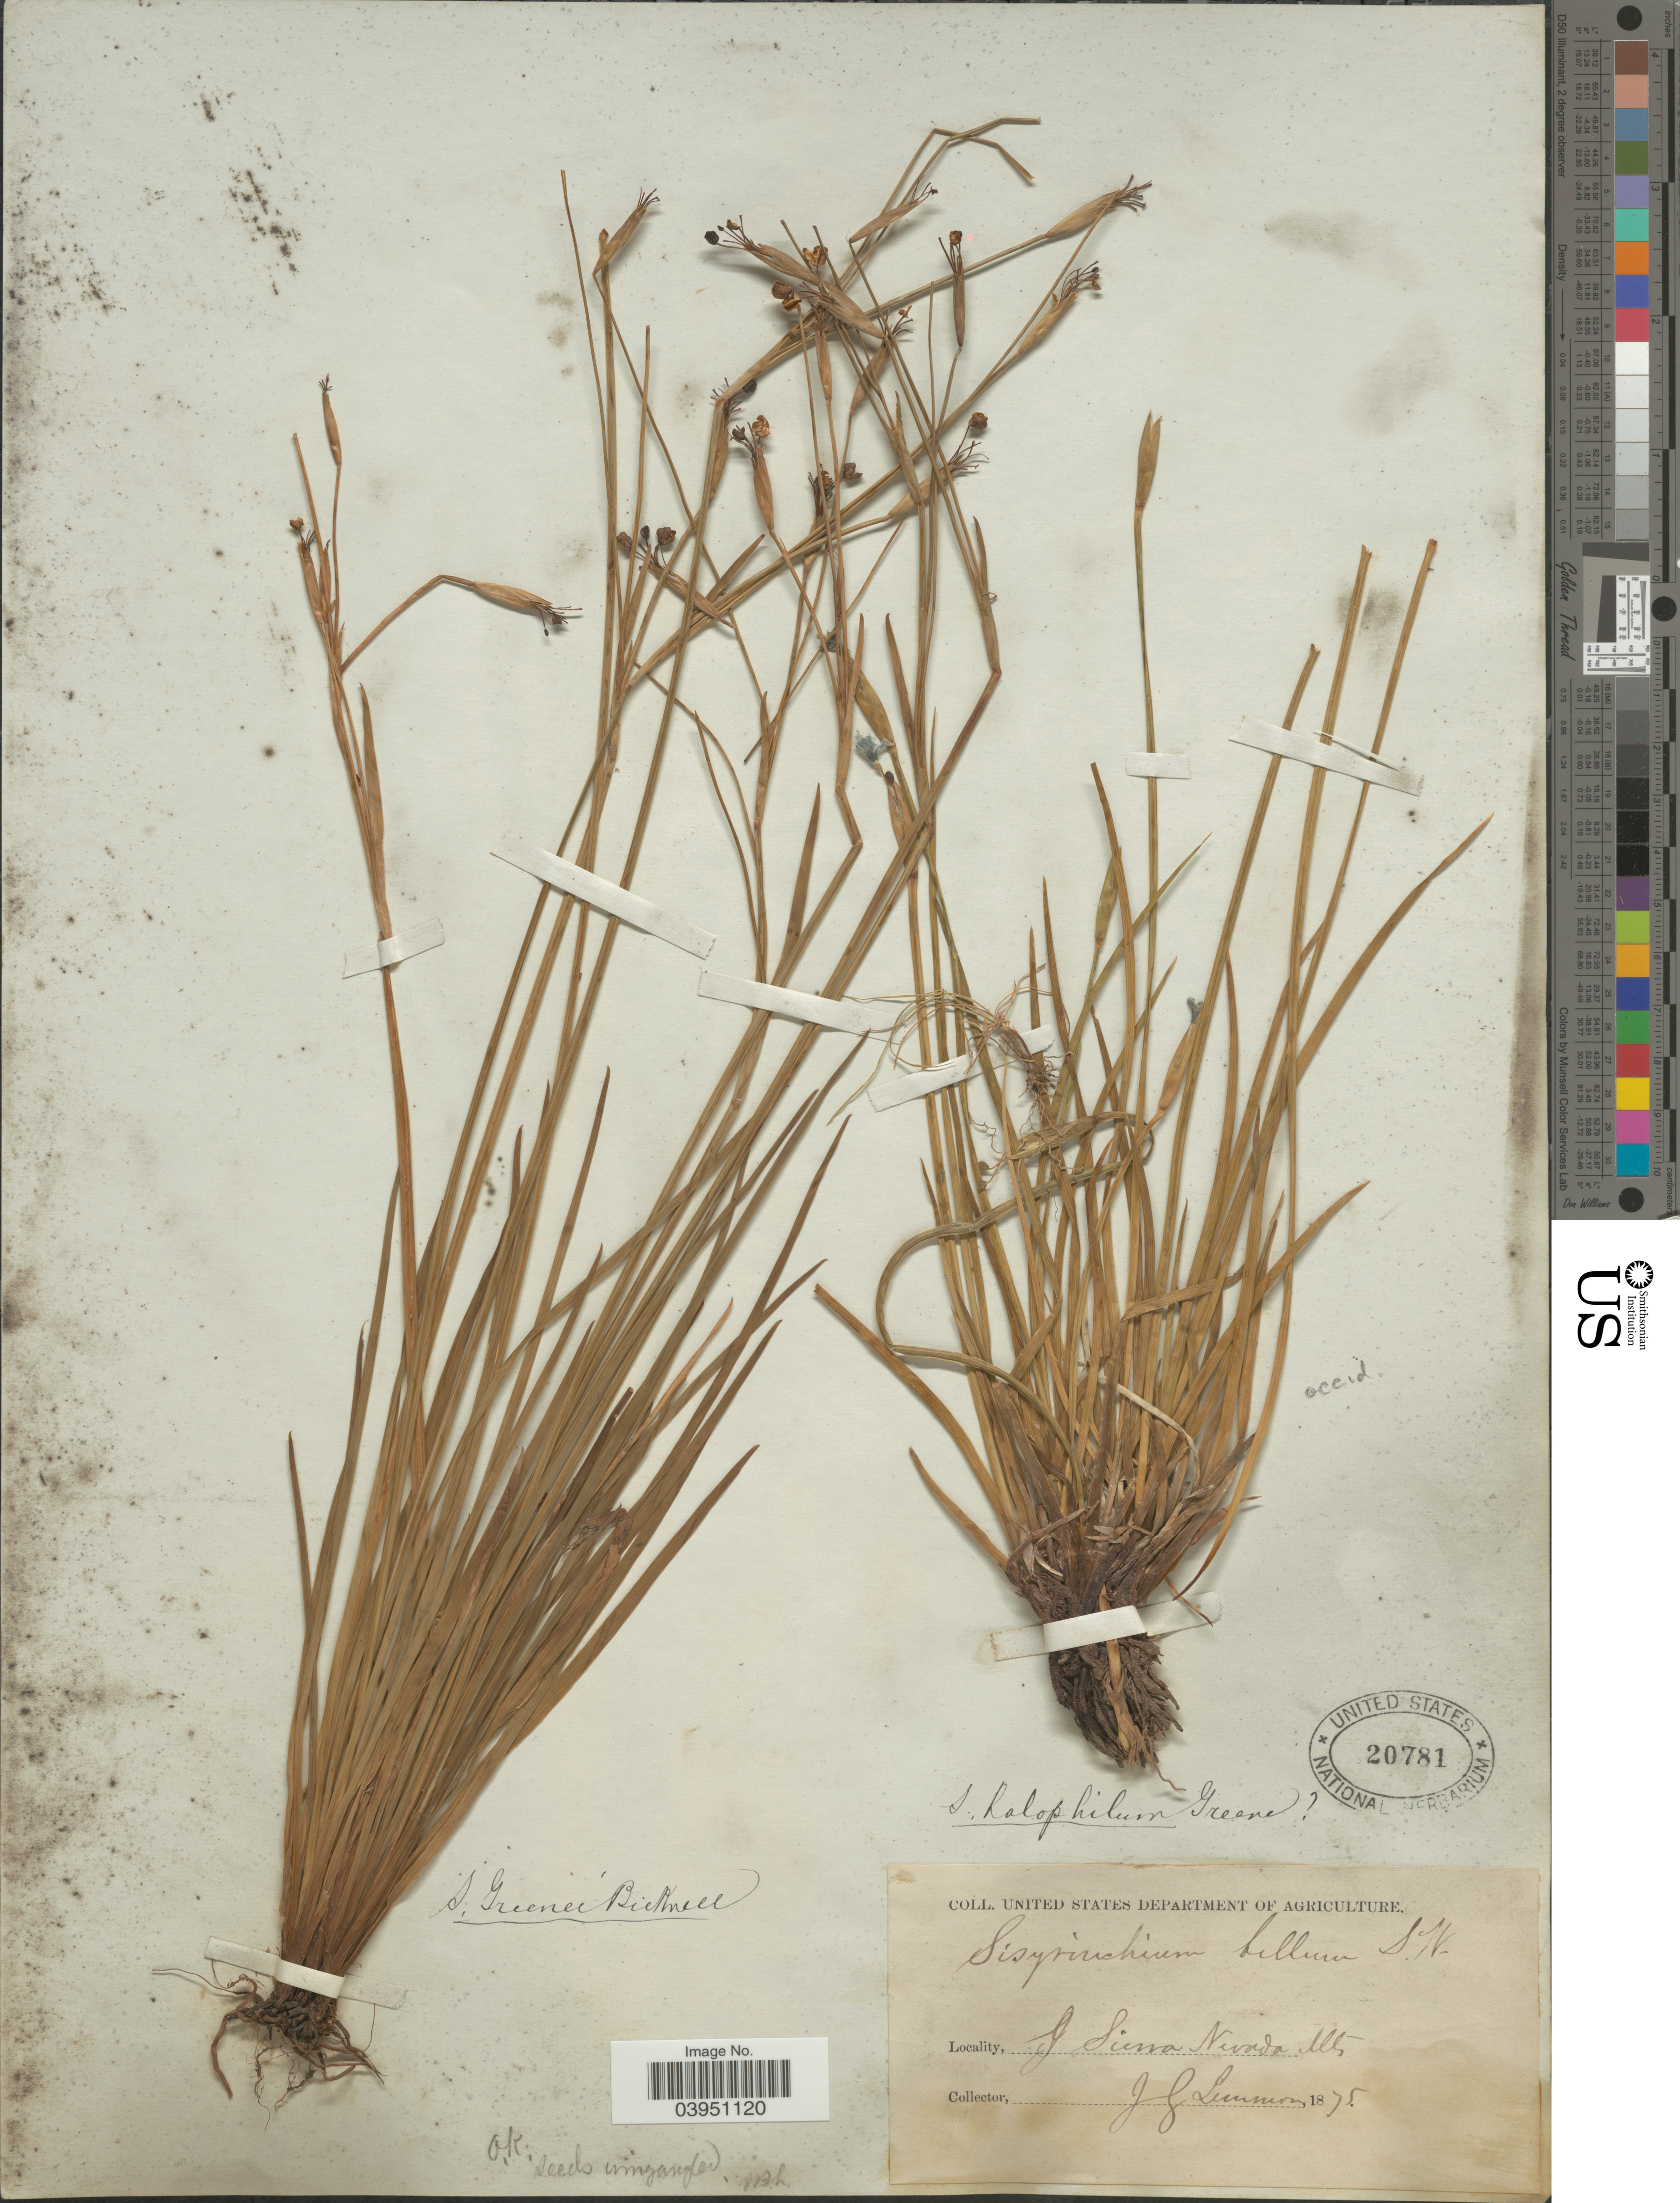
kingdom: Plantae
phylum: Tracheophyta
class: Liliopsida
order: Asparagales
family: Iridaceae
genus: Sisyrinchium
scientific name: Sisyrinchium greenei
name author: E.P. Bicknell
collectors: J. Lemmon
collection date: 1875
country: United States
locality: Sierra Nevada Mts.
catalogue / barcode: US 20781